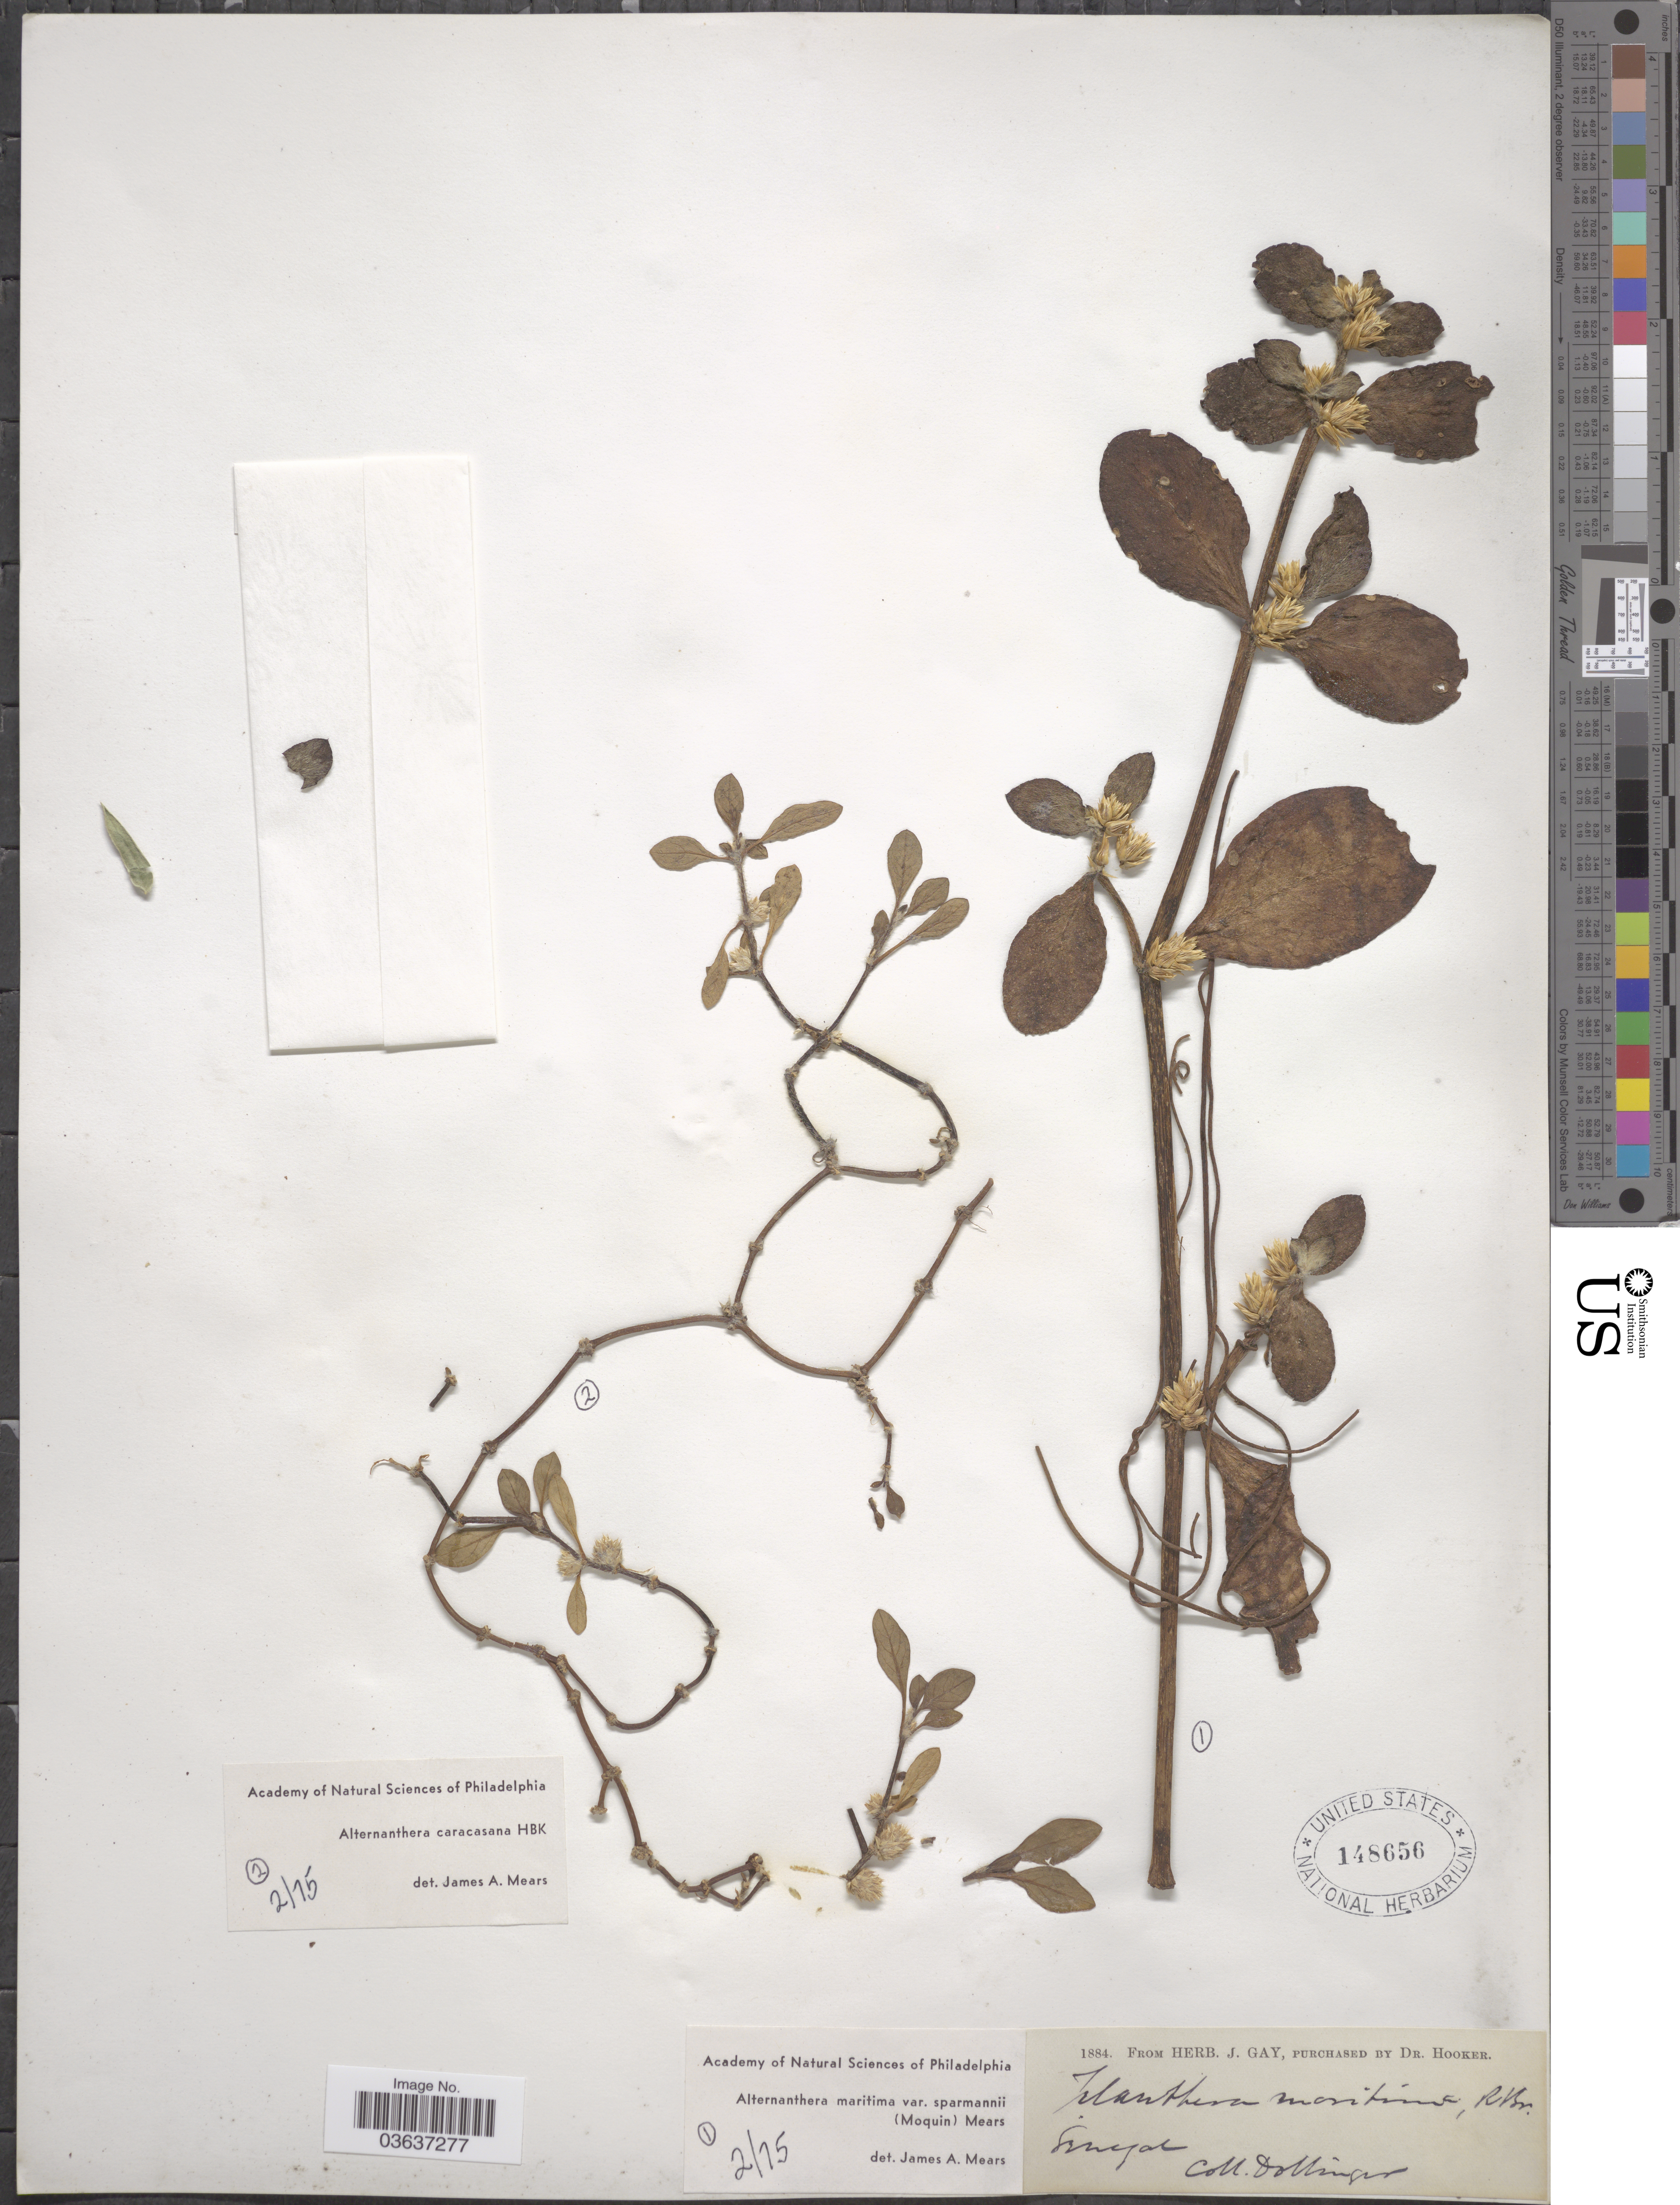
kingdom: Plantae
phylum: Tracheophyta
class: Magnoliopsida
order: Caryophyllales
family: Amaranthaceae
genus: Alternanthera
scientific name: Alternanthera maritima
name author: (Mart.) A. St.-Hil.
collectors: Dollinger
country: Senegal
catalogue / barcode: US 148656